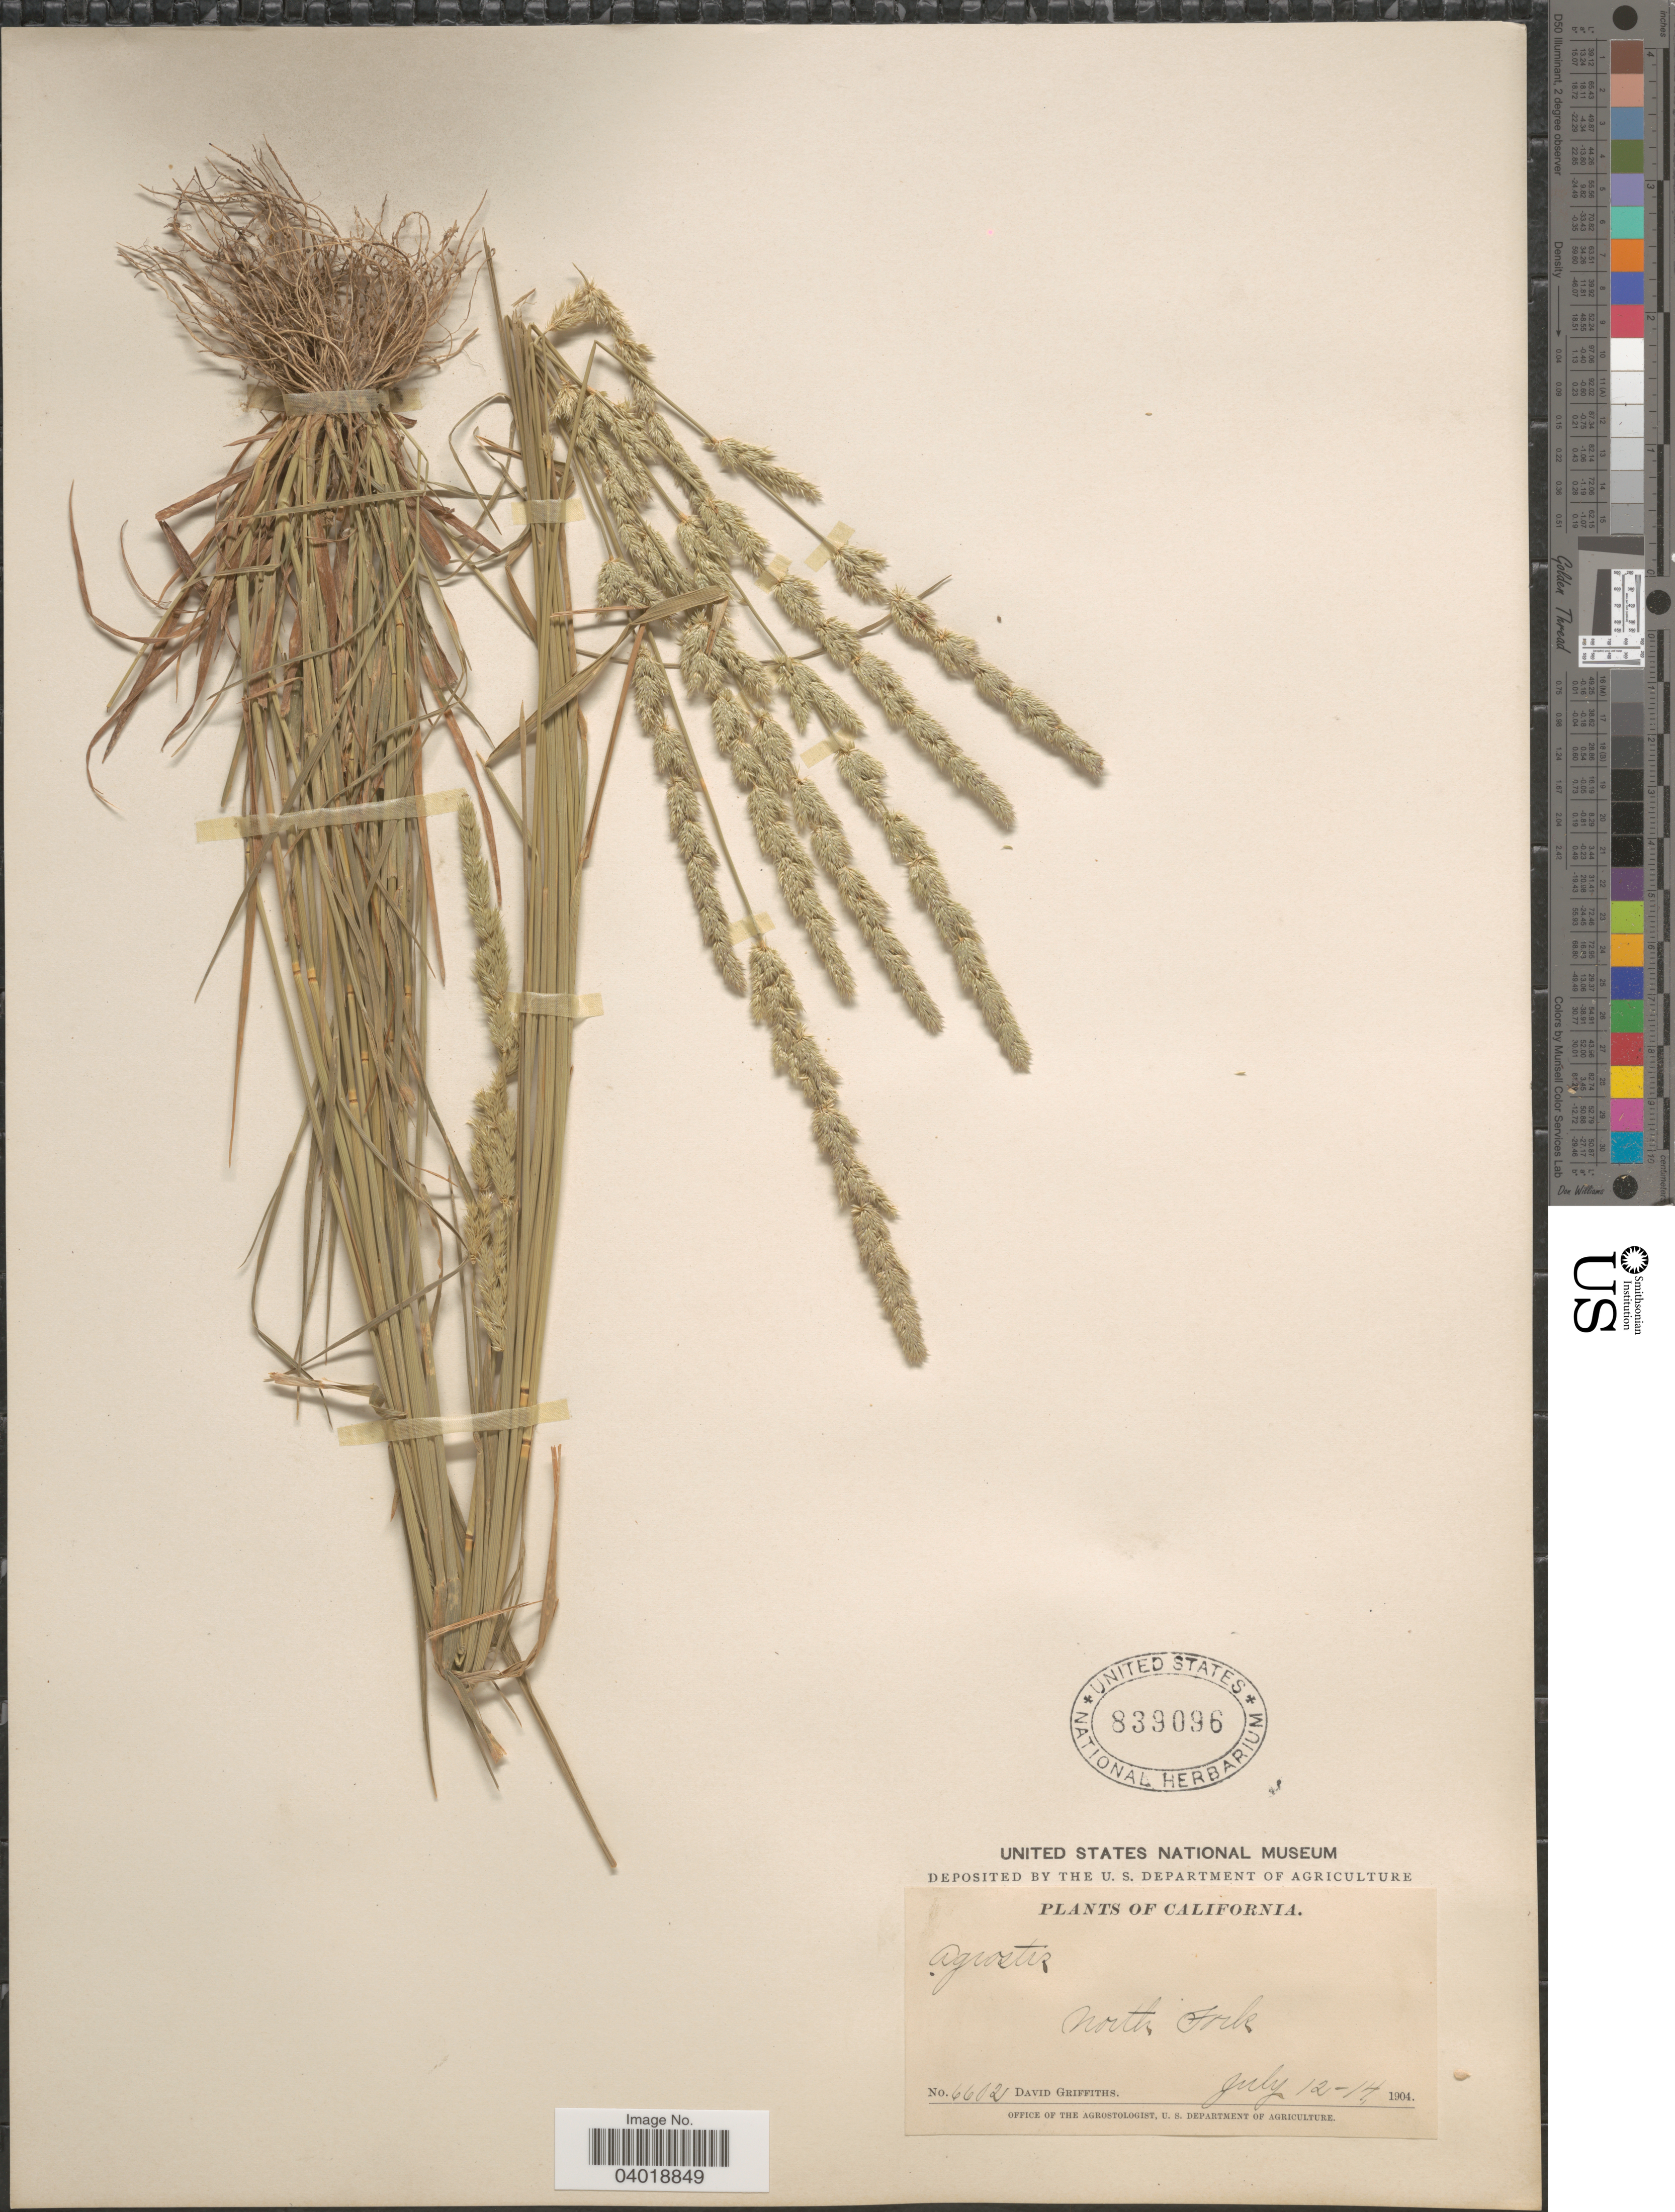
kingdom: Plantae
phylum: Tracheophyta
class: Liliopsida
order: Poales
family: Poaceae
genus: Agrostis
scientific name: Agrostis exarata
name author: Trin.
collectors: D. Griffiths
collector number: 6602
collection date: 1904-07-12/1904-07-14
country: United States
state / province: California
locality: North Fork.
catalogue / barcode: US 839096